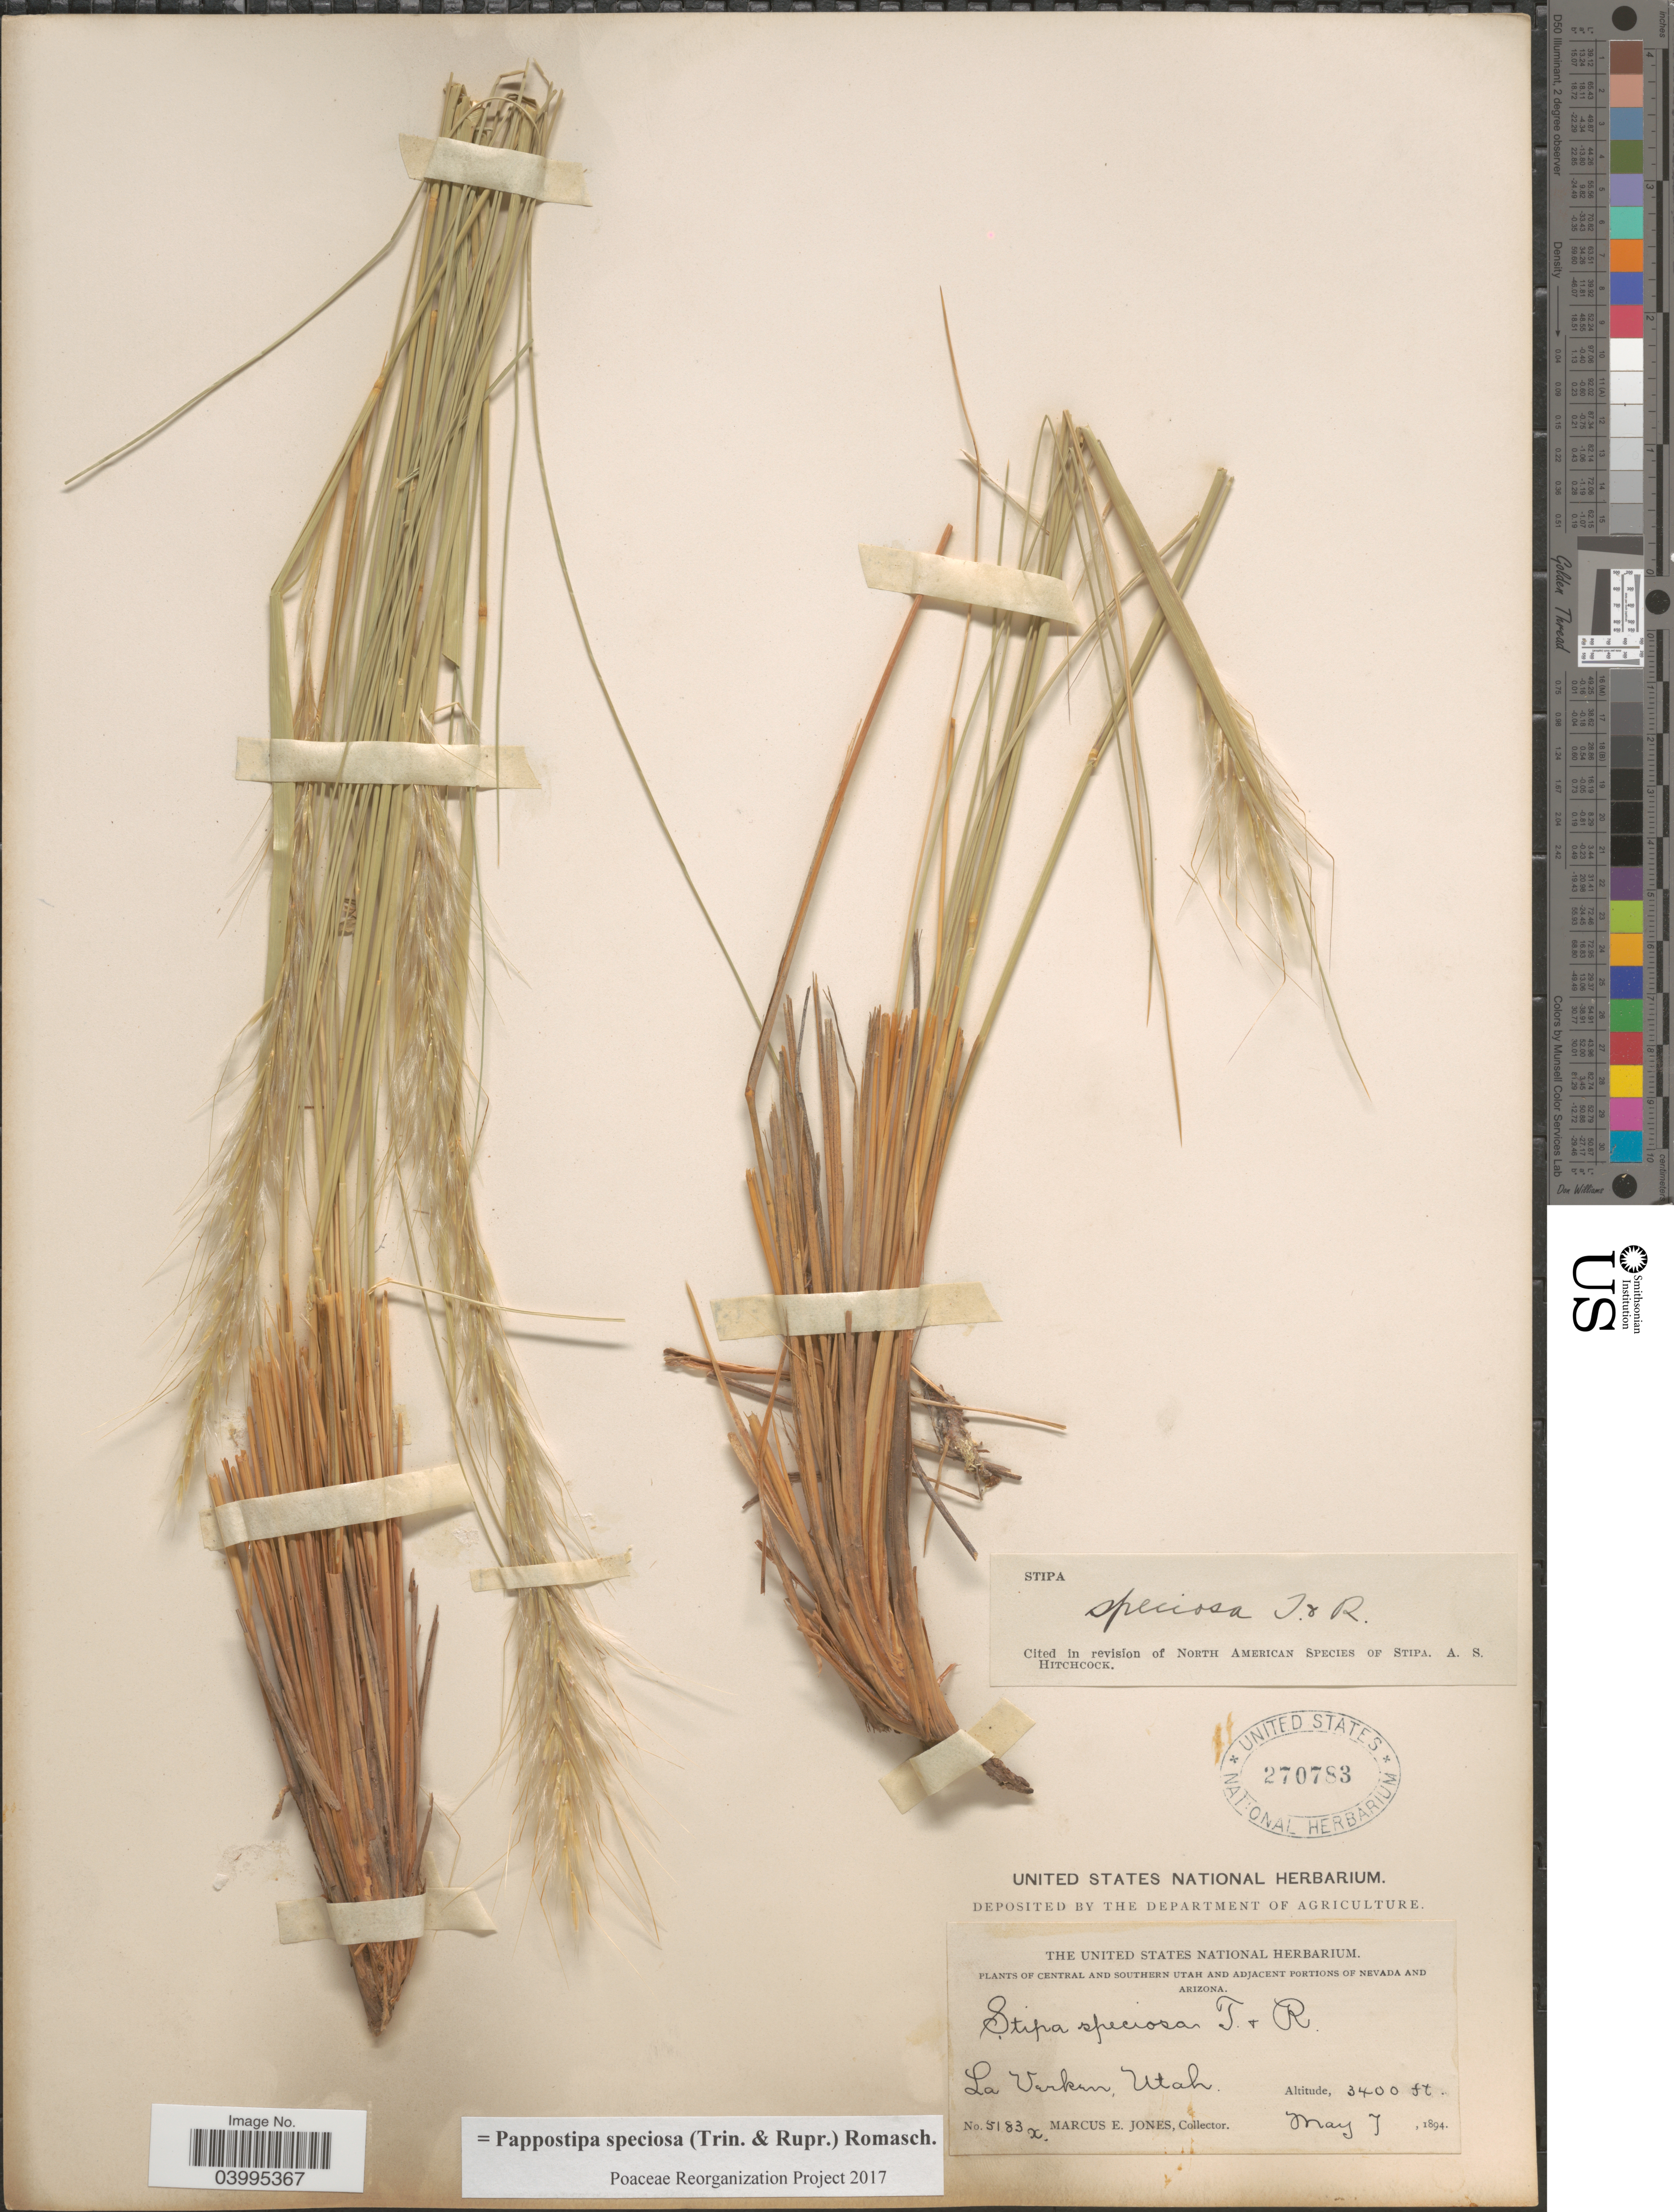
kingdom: Plantae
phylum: Tracheophyta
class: Liliopsida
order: Poales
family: Poaceae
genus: Pappostipa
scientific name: Pappostipa speciosa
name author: (Trin. & Rupr.) Romasch.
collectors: M. E. Jones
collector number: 5183x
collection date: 1894-05-07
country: United States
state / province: Utah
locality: Central and Southern Utah. La Verken.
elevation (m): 1036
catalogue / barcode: US 270783